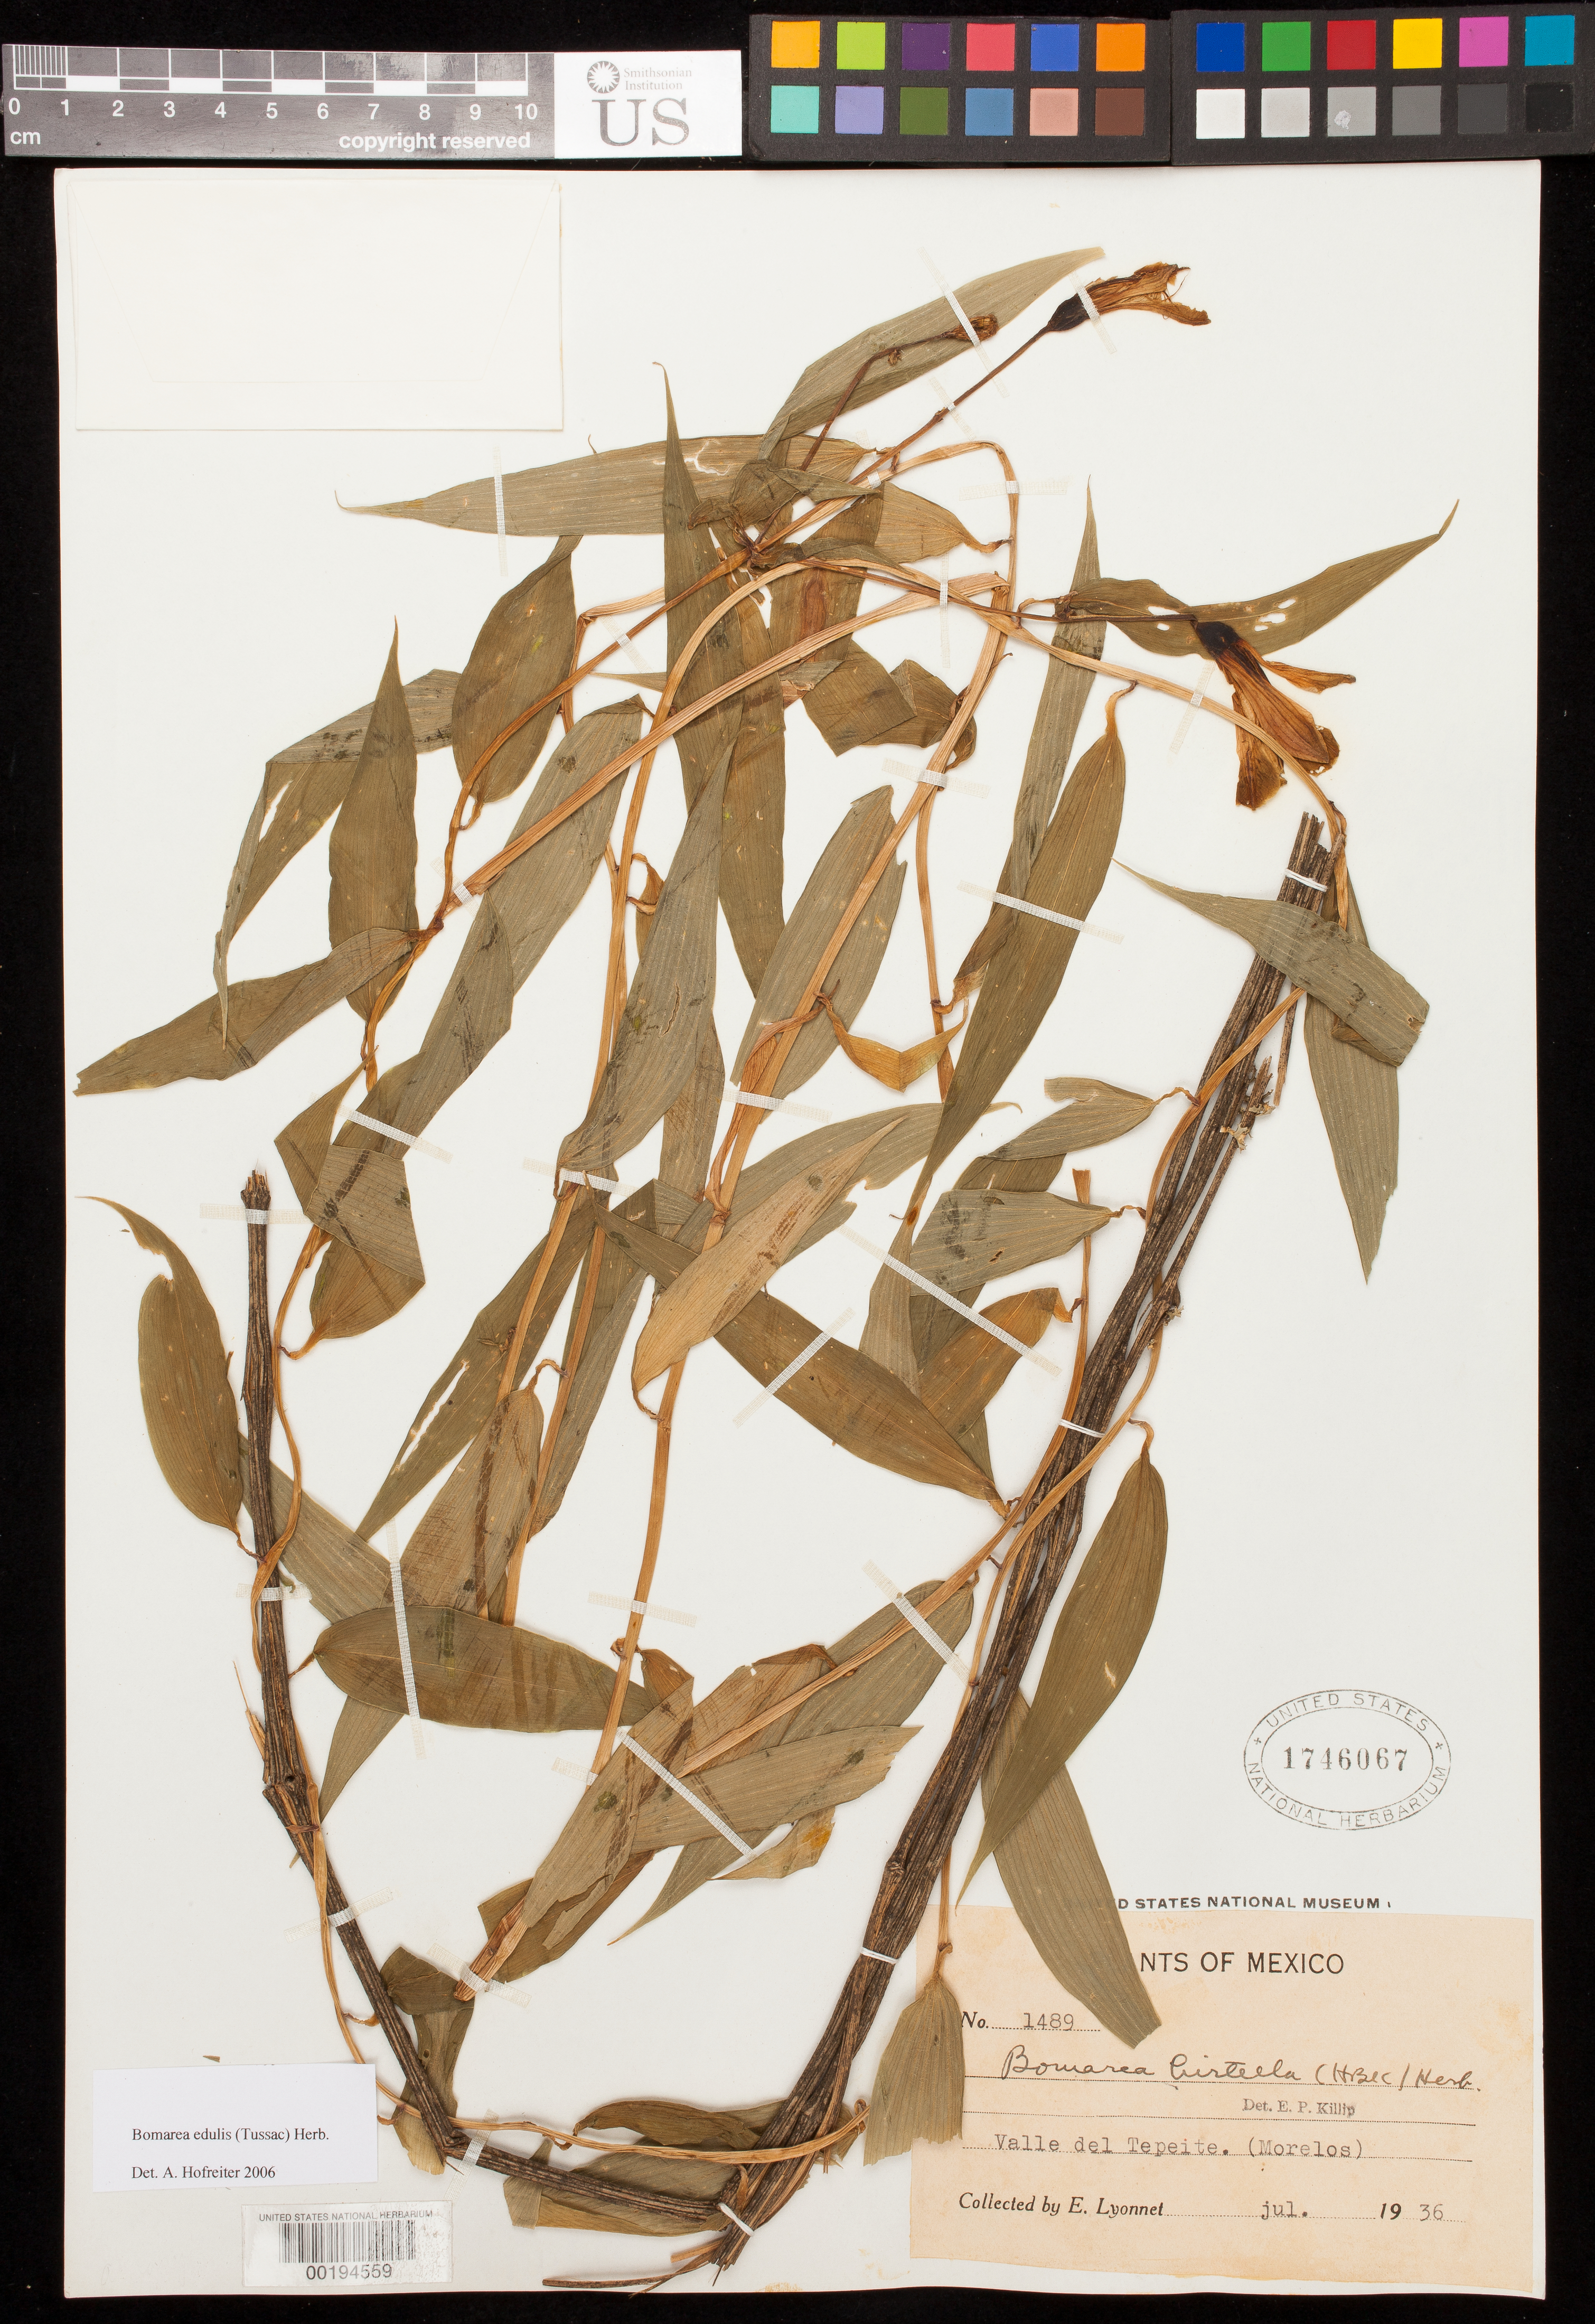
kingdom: Plantae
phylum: Tracheophyta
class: Liliopsida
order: Liliales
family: Alstroemeriaceae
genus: Bomarea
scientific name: Bomarea hirsuta var. concolor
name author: (Cufod.) Killip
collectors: Bro. E. Lyonnet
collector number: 1489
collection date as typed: Jul 1936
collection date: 1936-07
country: Mexico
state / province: Morelos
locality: Valle del tepeite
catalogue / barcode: US 1746067